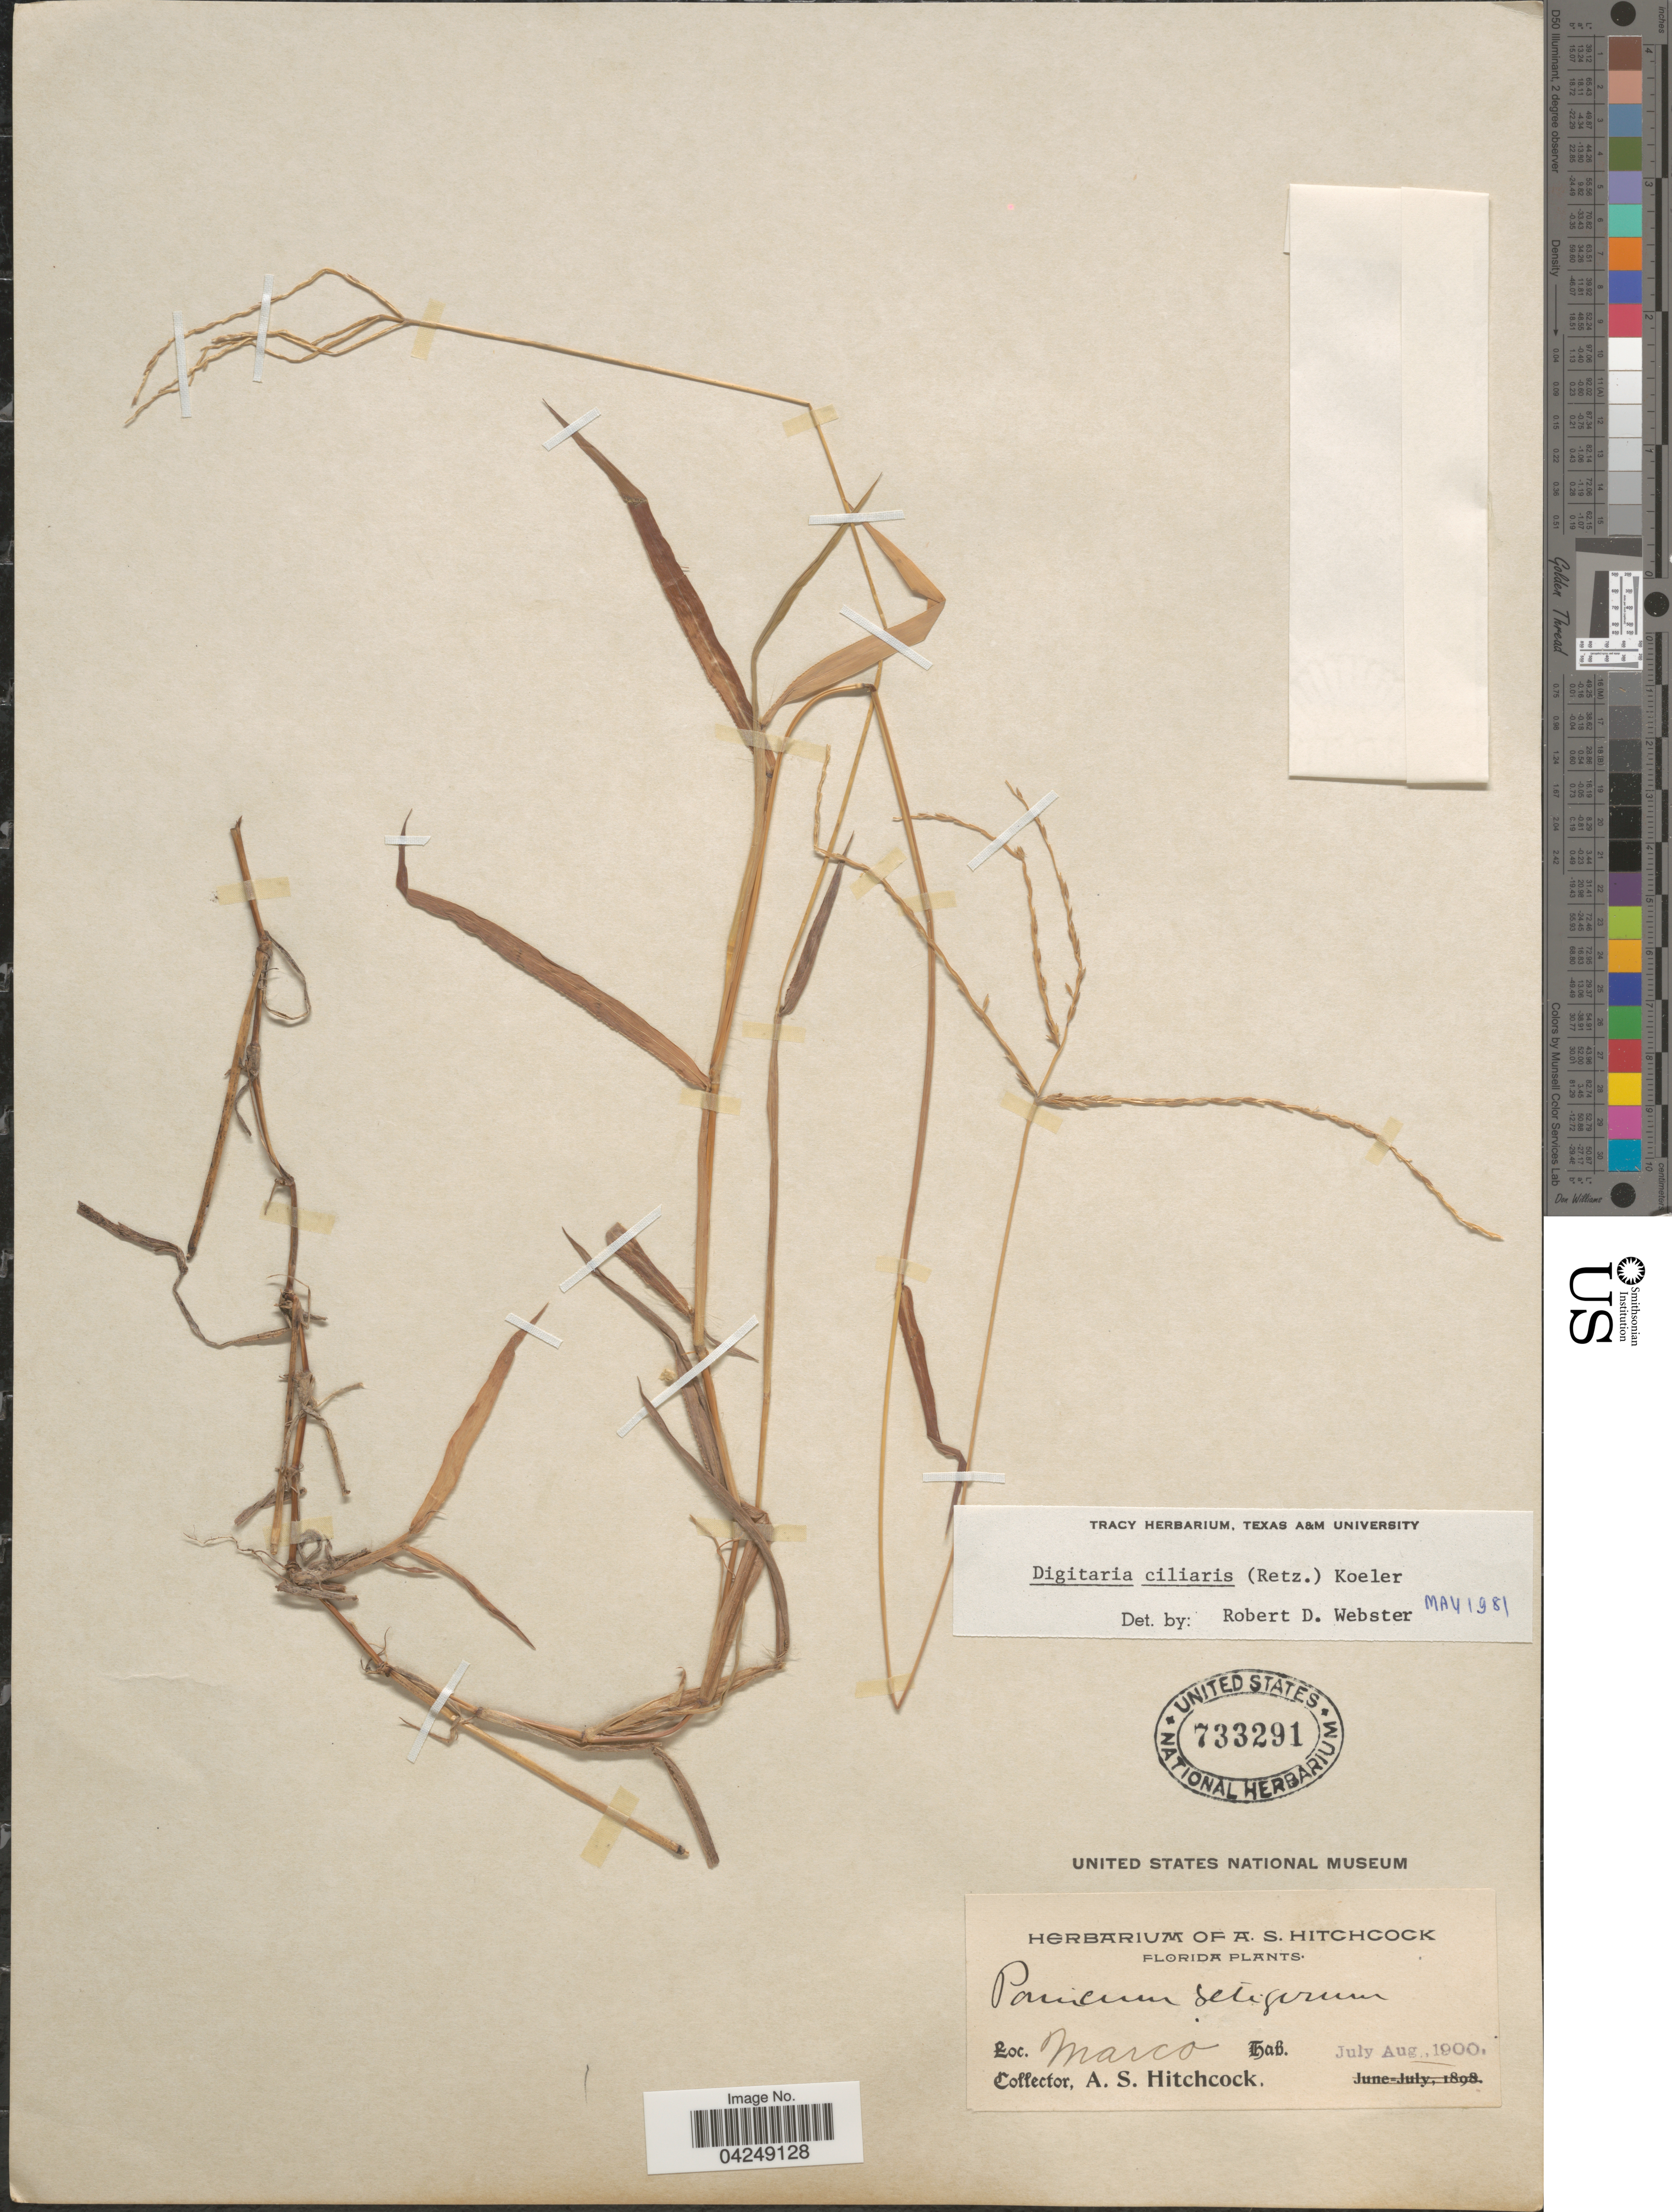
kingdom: Plantae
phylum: Tracheophyta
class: Liliopsida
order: Poales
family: Poaceae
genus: Digitaria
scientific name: Digitaria ciliaris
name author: (Retz.) Koeler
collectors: A. S. Hitchcock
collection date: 1900-07/1900-08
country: United States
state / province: Florida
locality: Marco.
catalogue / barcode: US 733291